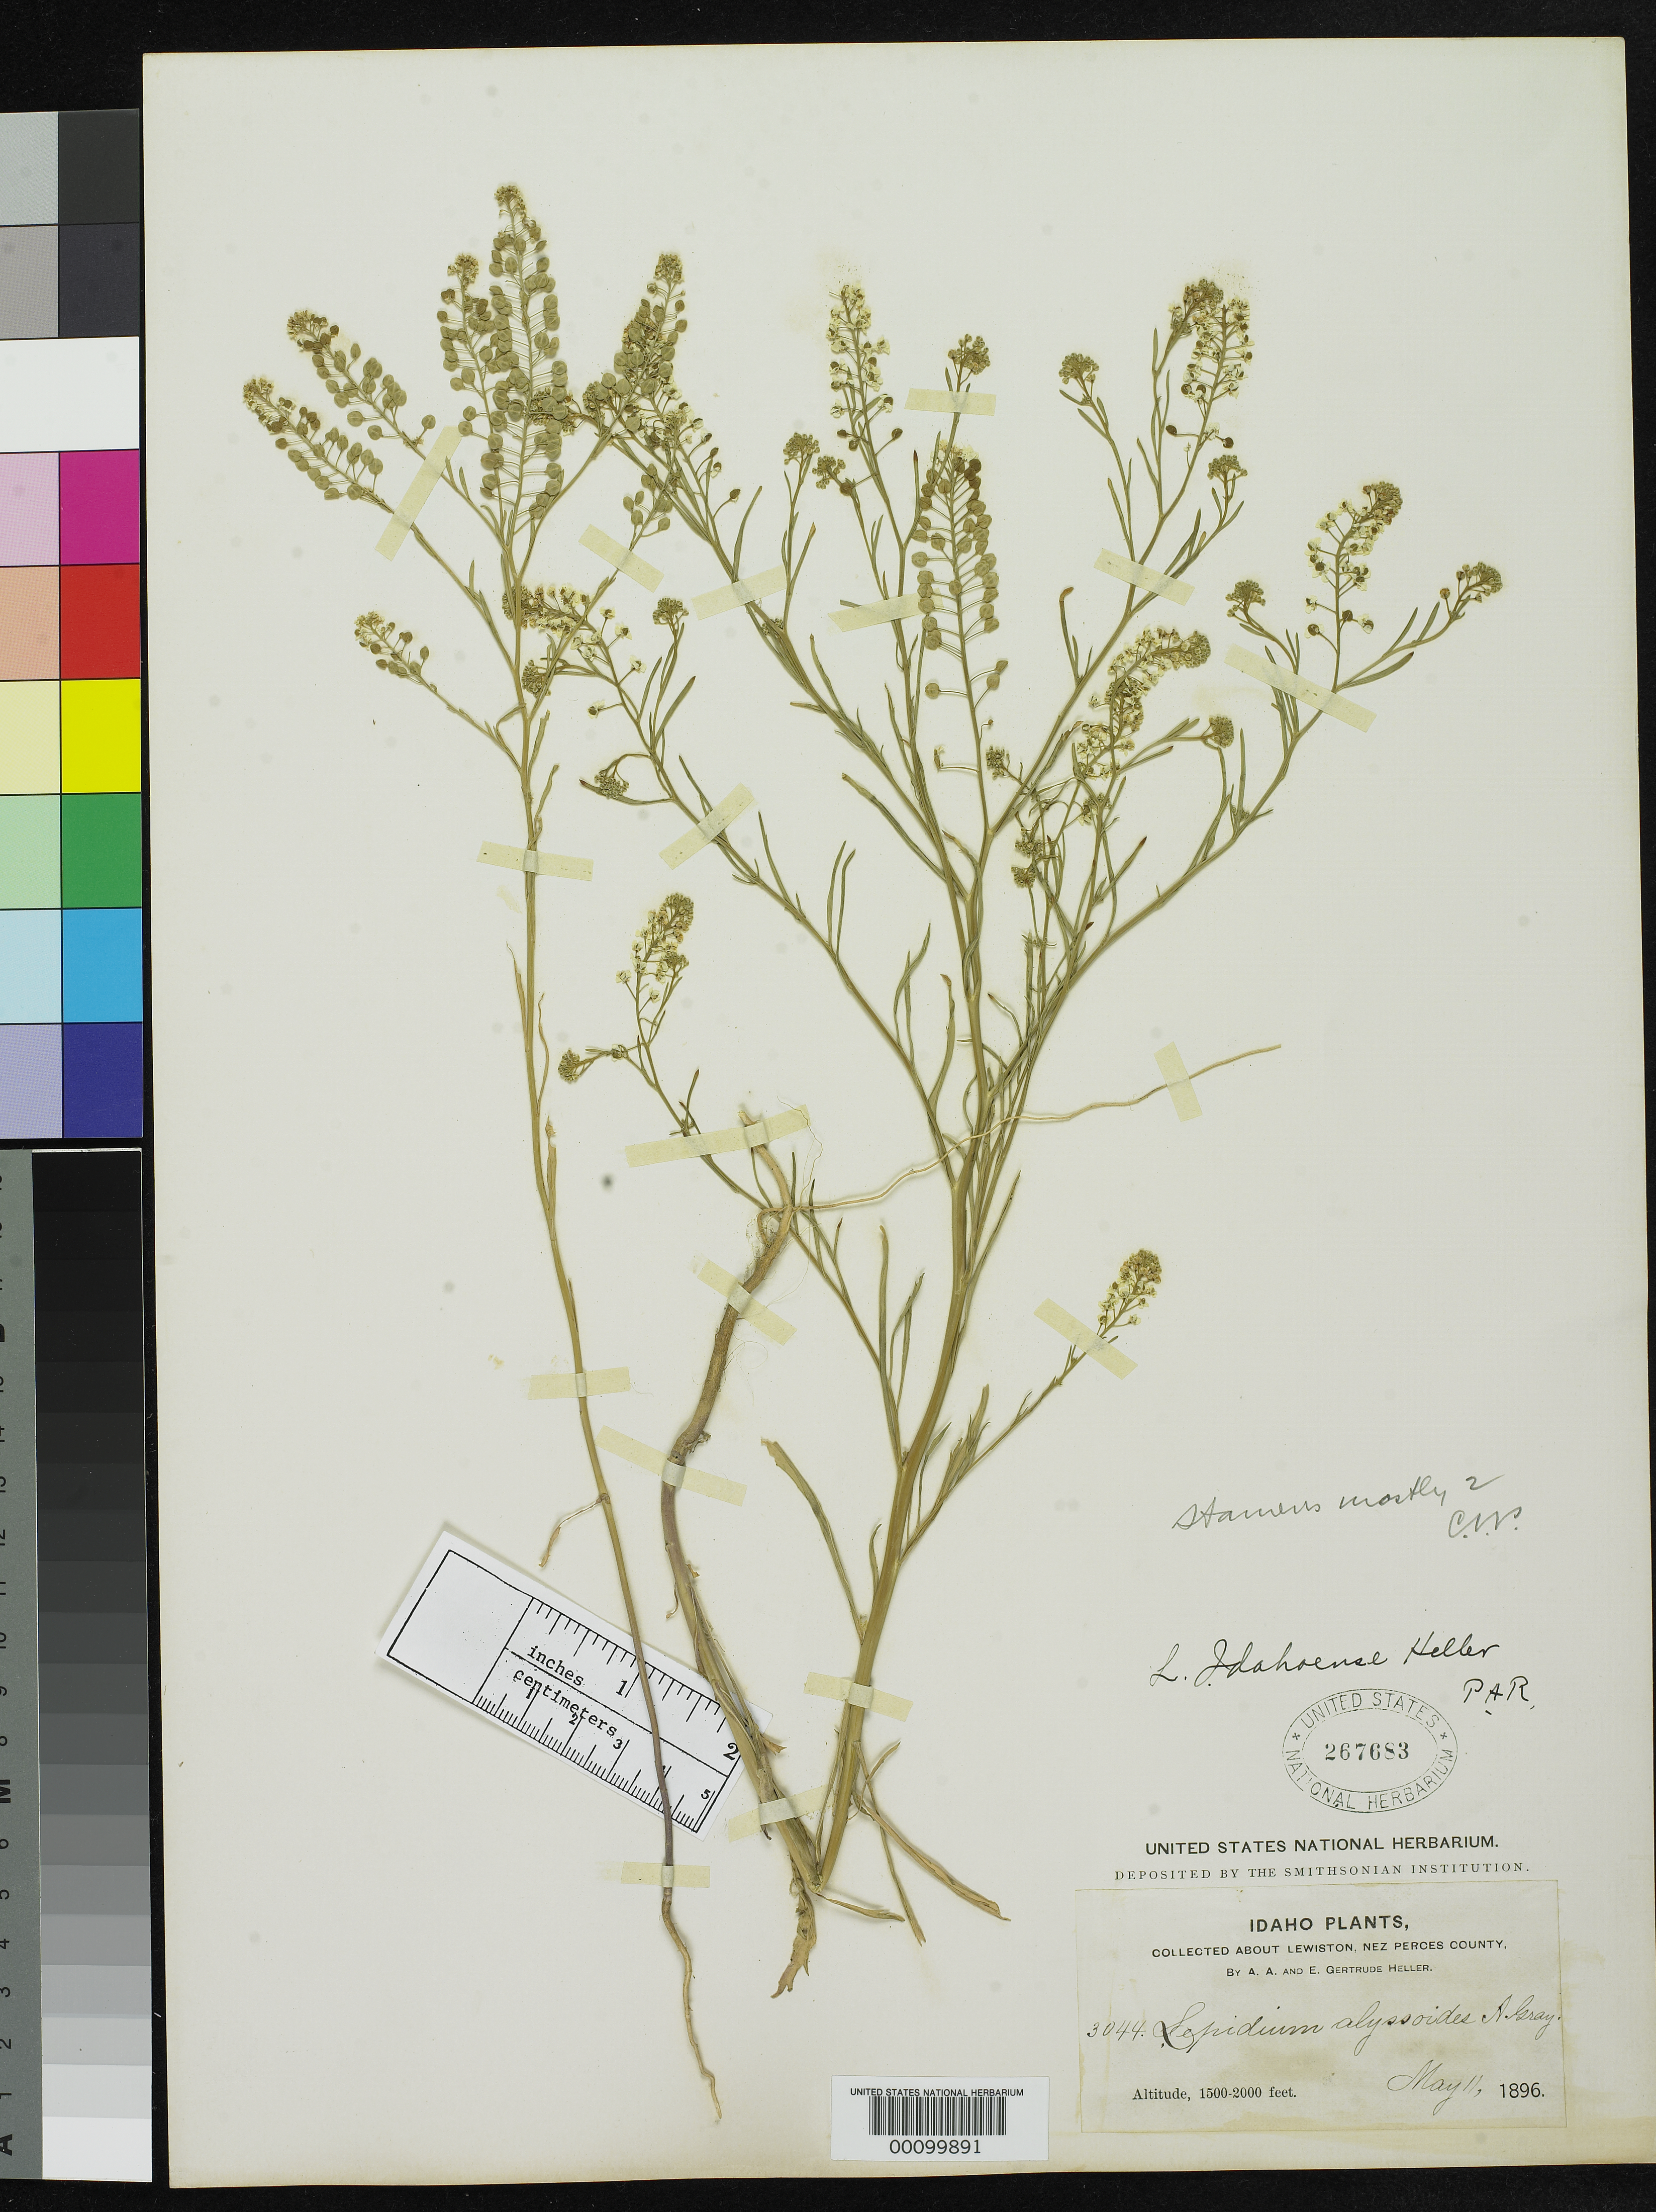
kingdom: Plantae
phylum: Tracheophyta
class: Magnoliopsida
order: Brassicales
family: Brassicaceae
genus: Lepidium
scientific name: Lepidium idahoense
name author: A. Heller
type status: Type Collection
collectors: A. A. Heller & E. G. Heller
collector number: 3044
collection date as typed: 11 May 1896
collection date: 1896-05-11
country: United States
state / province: Idaho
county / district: Nez Perce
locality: On the rightbank of the Snake River near Lewiston; alt. about 800 ft.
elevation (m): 244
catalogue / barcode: US 267683